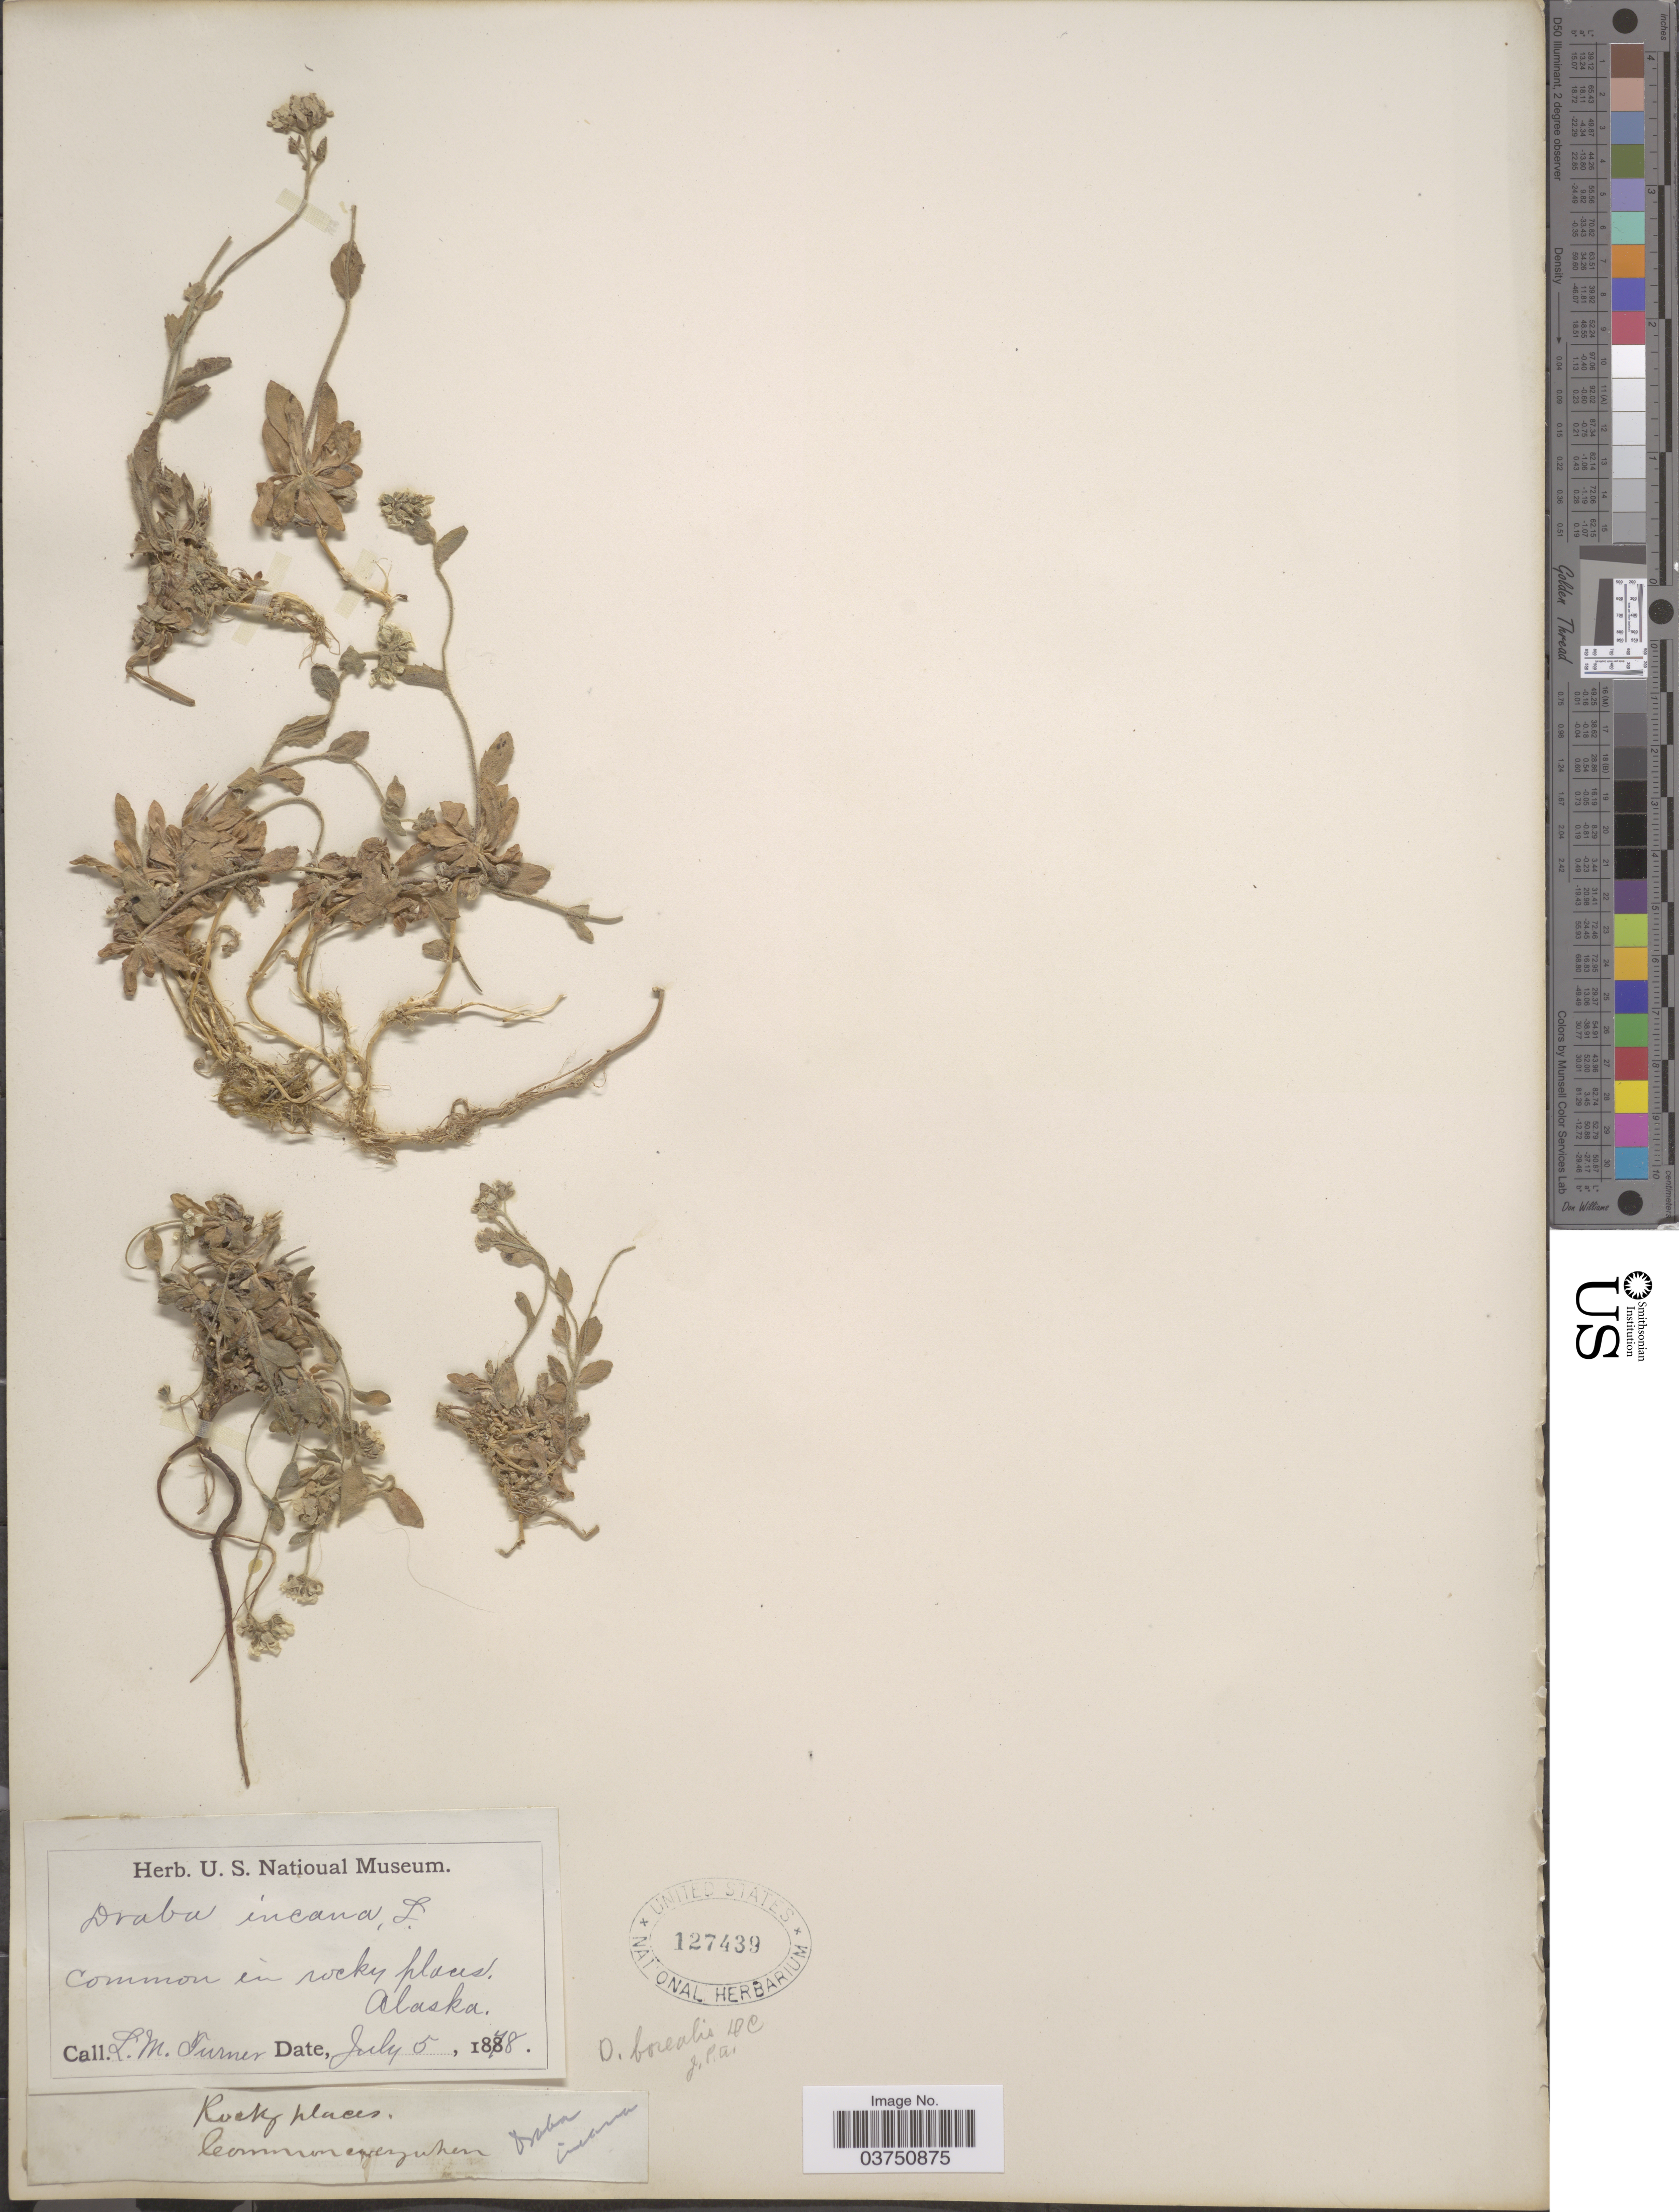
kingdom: Plantae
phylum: Tracheophyta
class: Magnoliopsida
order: Brassicales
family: Brassicaceae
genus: Draba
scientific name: Draba borealis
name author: DC.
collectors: L. M. Turner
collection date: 1878-07-05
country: United States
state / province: Alaska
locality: Common in rocky places.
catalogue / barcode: US 127439